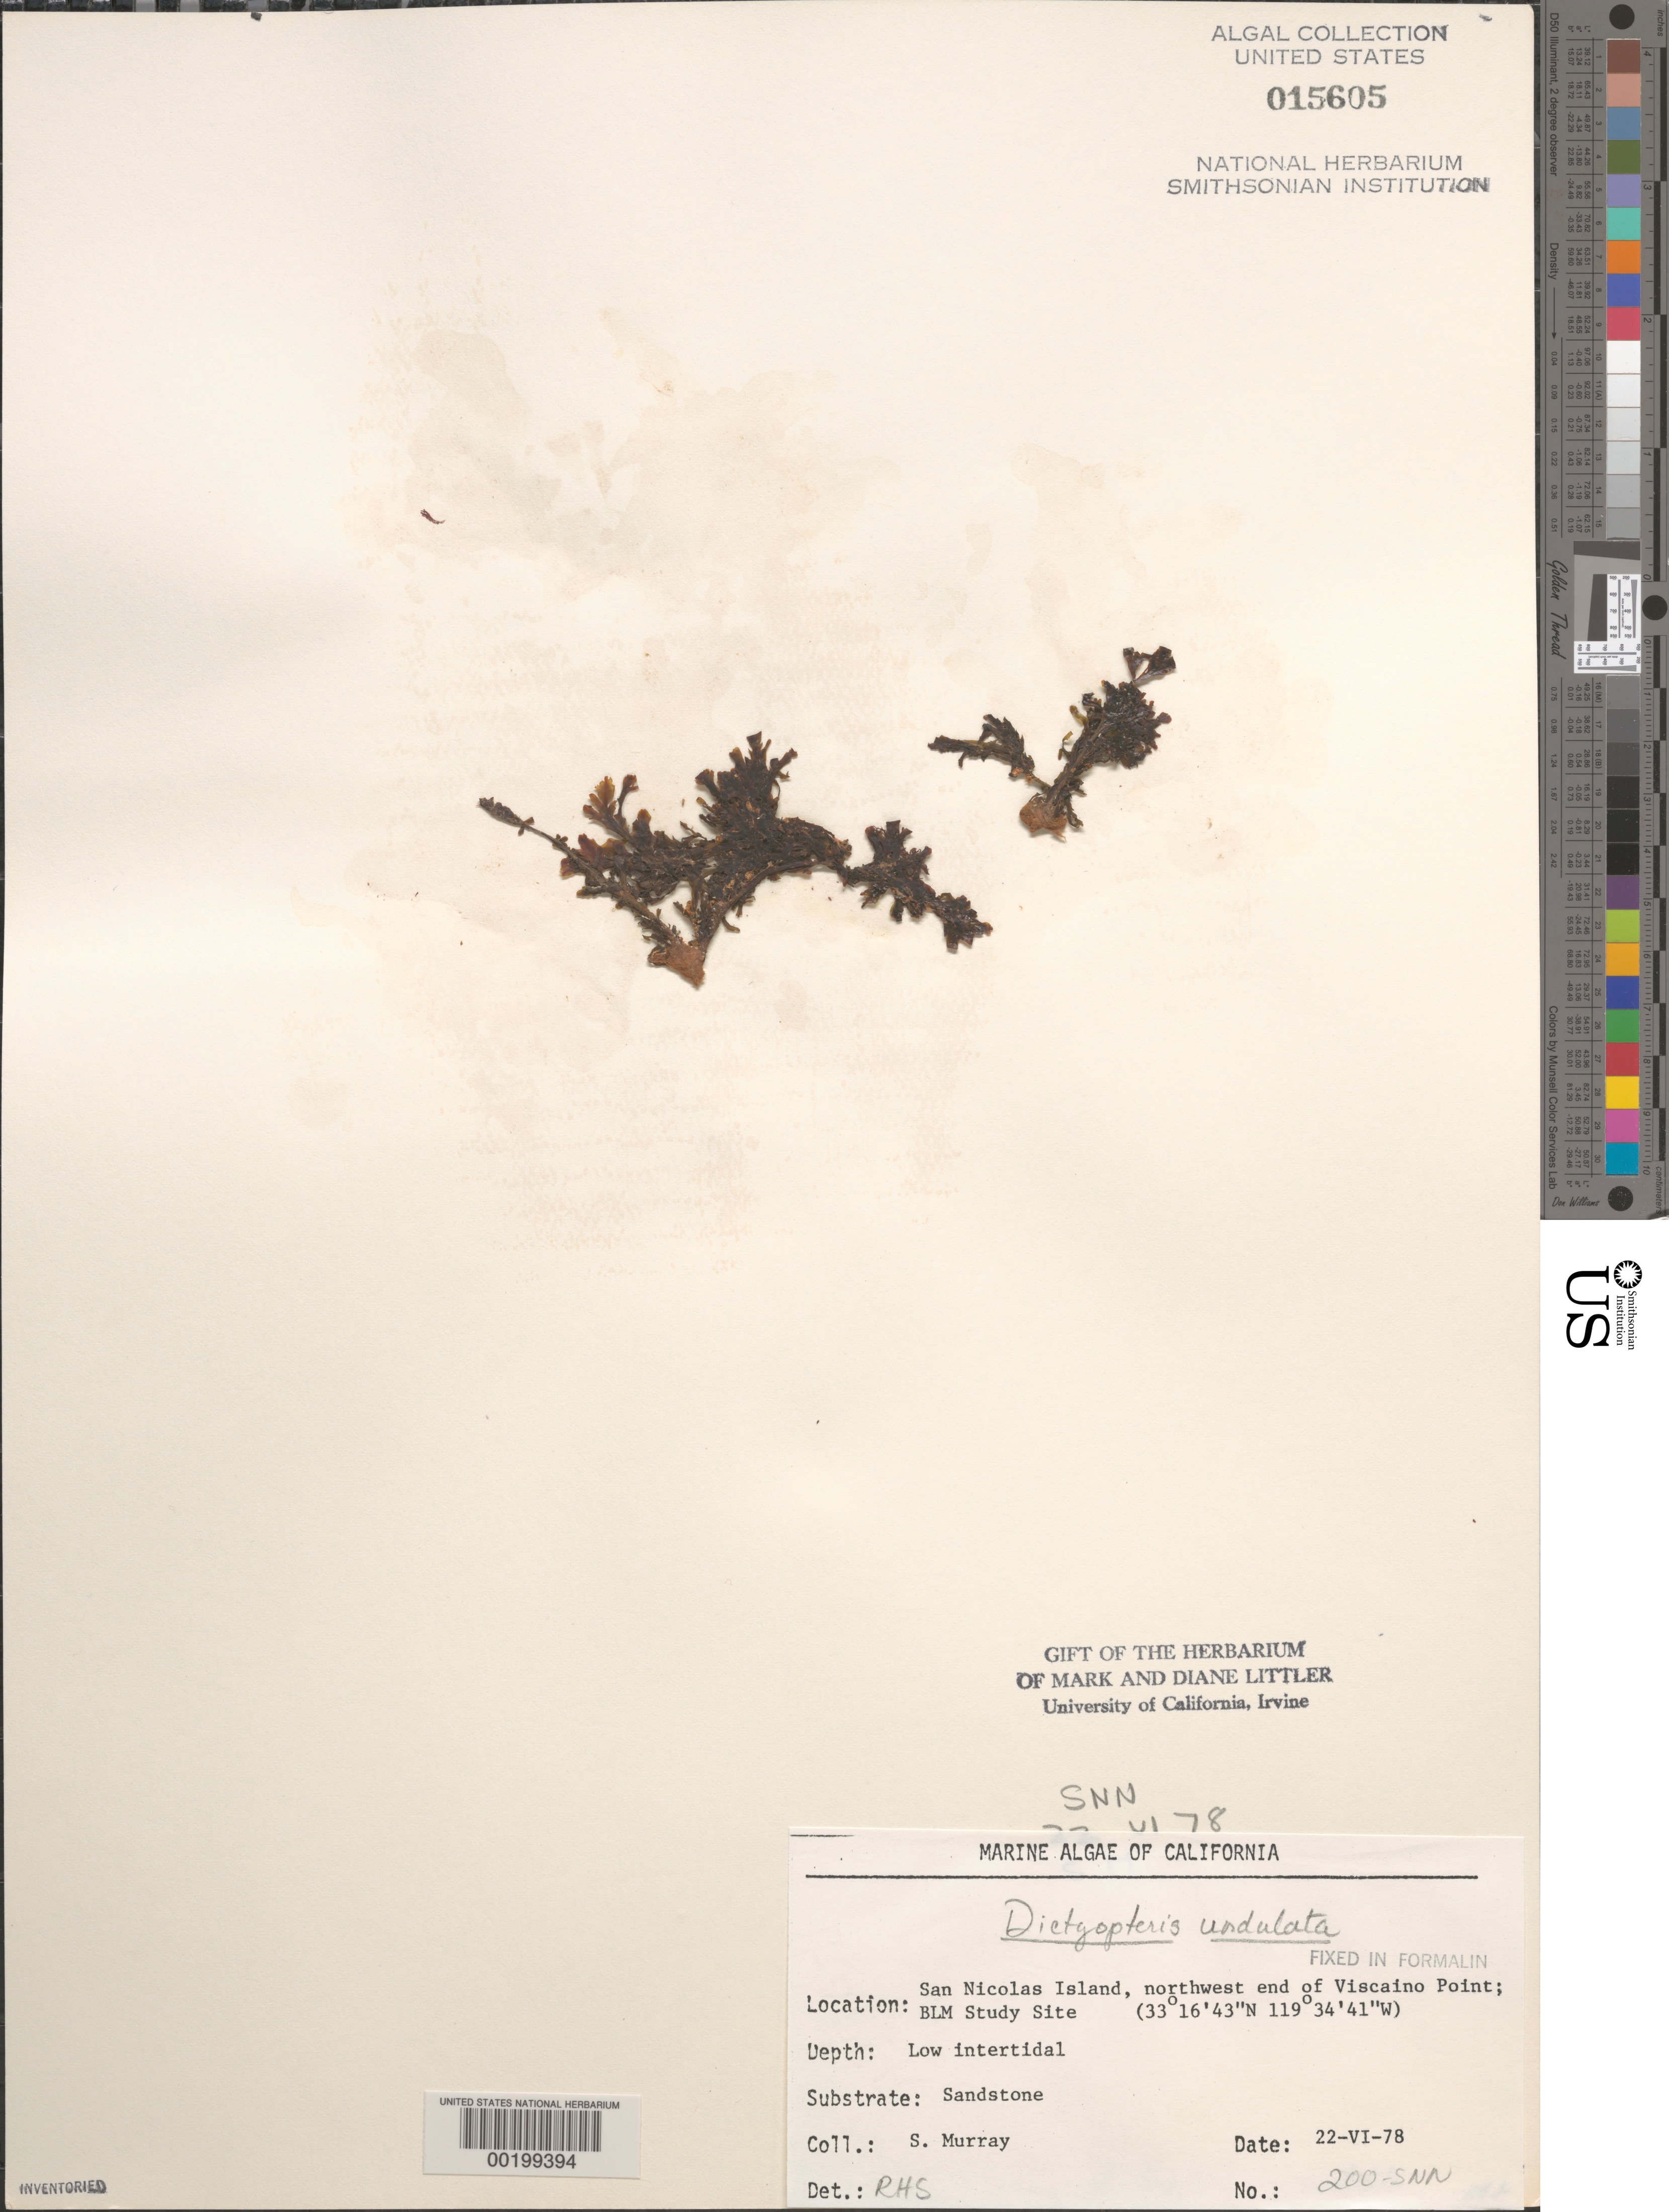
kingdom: Chromista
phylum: Ochrophyta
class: Phaeophyceae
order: Dictyotales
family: Dictyotaceae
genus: Dictyopteris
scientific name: Dictyopteris undulata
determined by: Sims, Robert H.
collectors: S. N. Murray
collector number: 200-snn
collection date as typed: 22 Jun 1978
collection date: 1978-06-22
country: United States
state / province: California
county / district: Ventura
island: San Nicolas Island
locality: Viscaino Point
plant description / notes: BLM-SOCALBIGHT Rocky Intertidal Survey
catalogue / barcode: US 15605